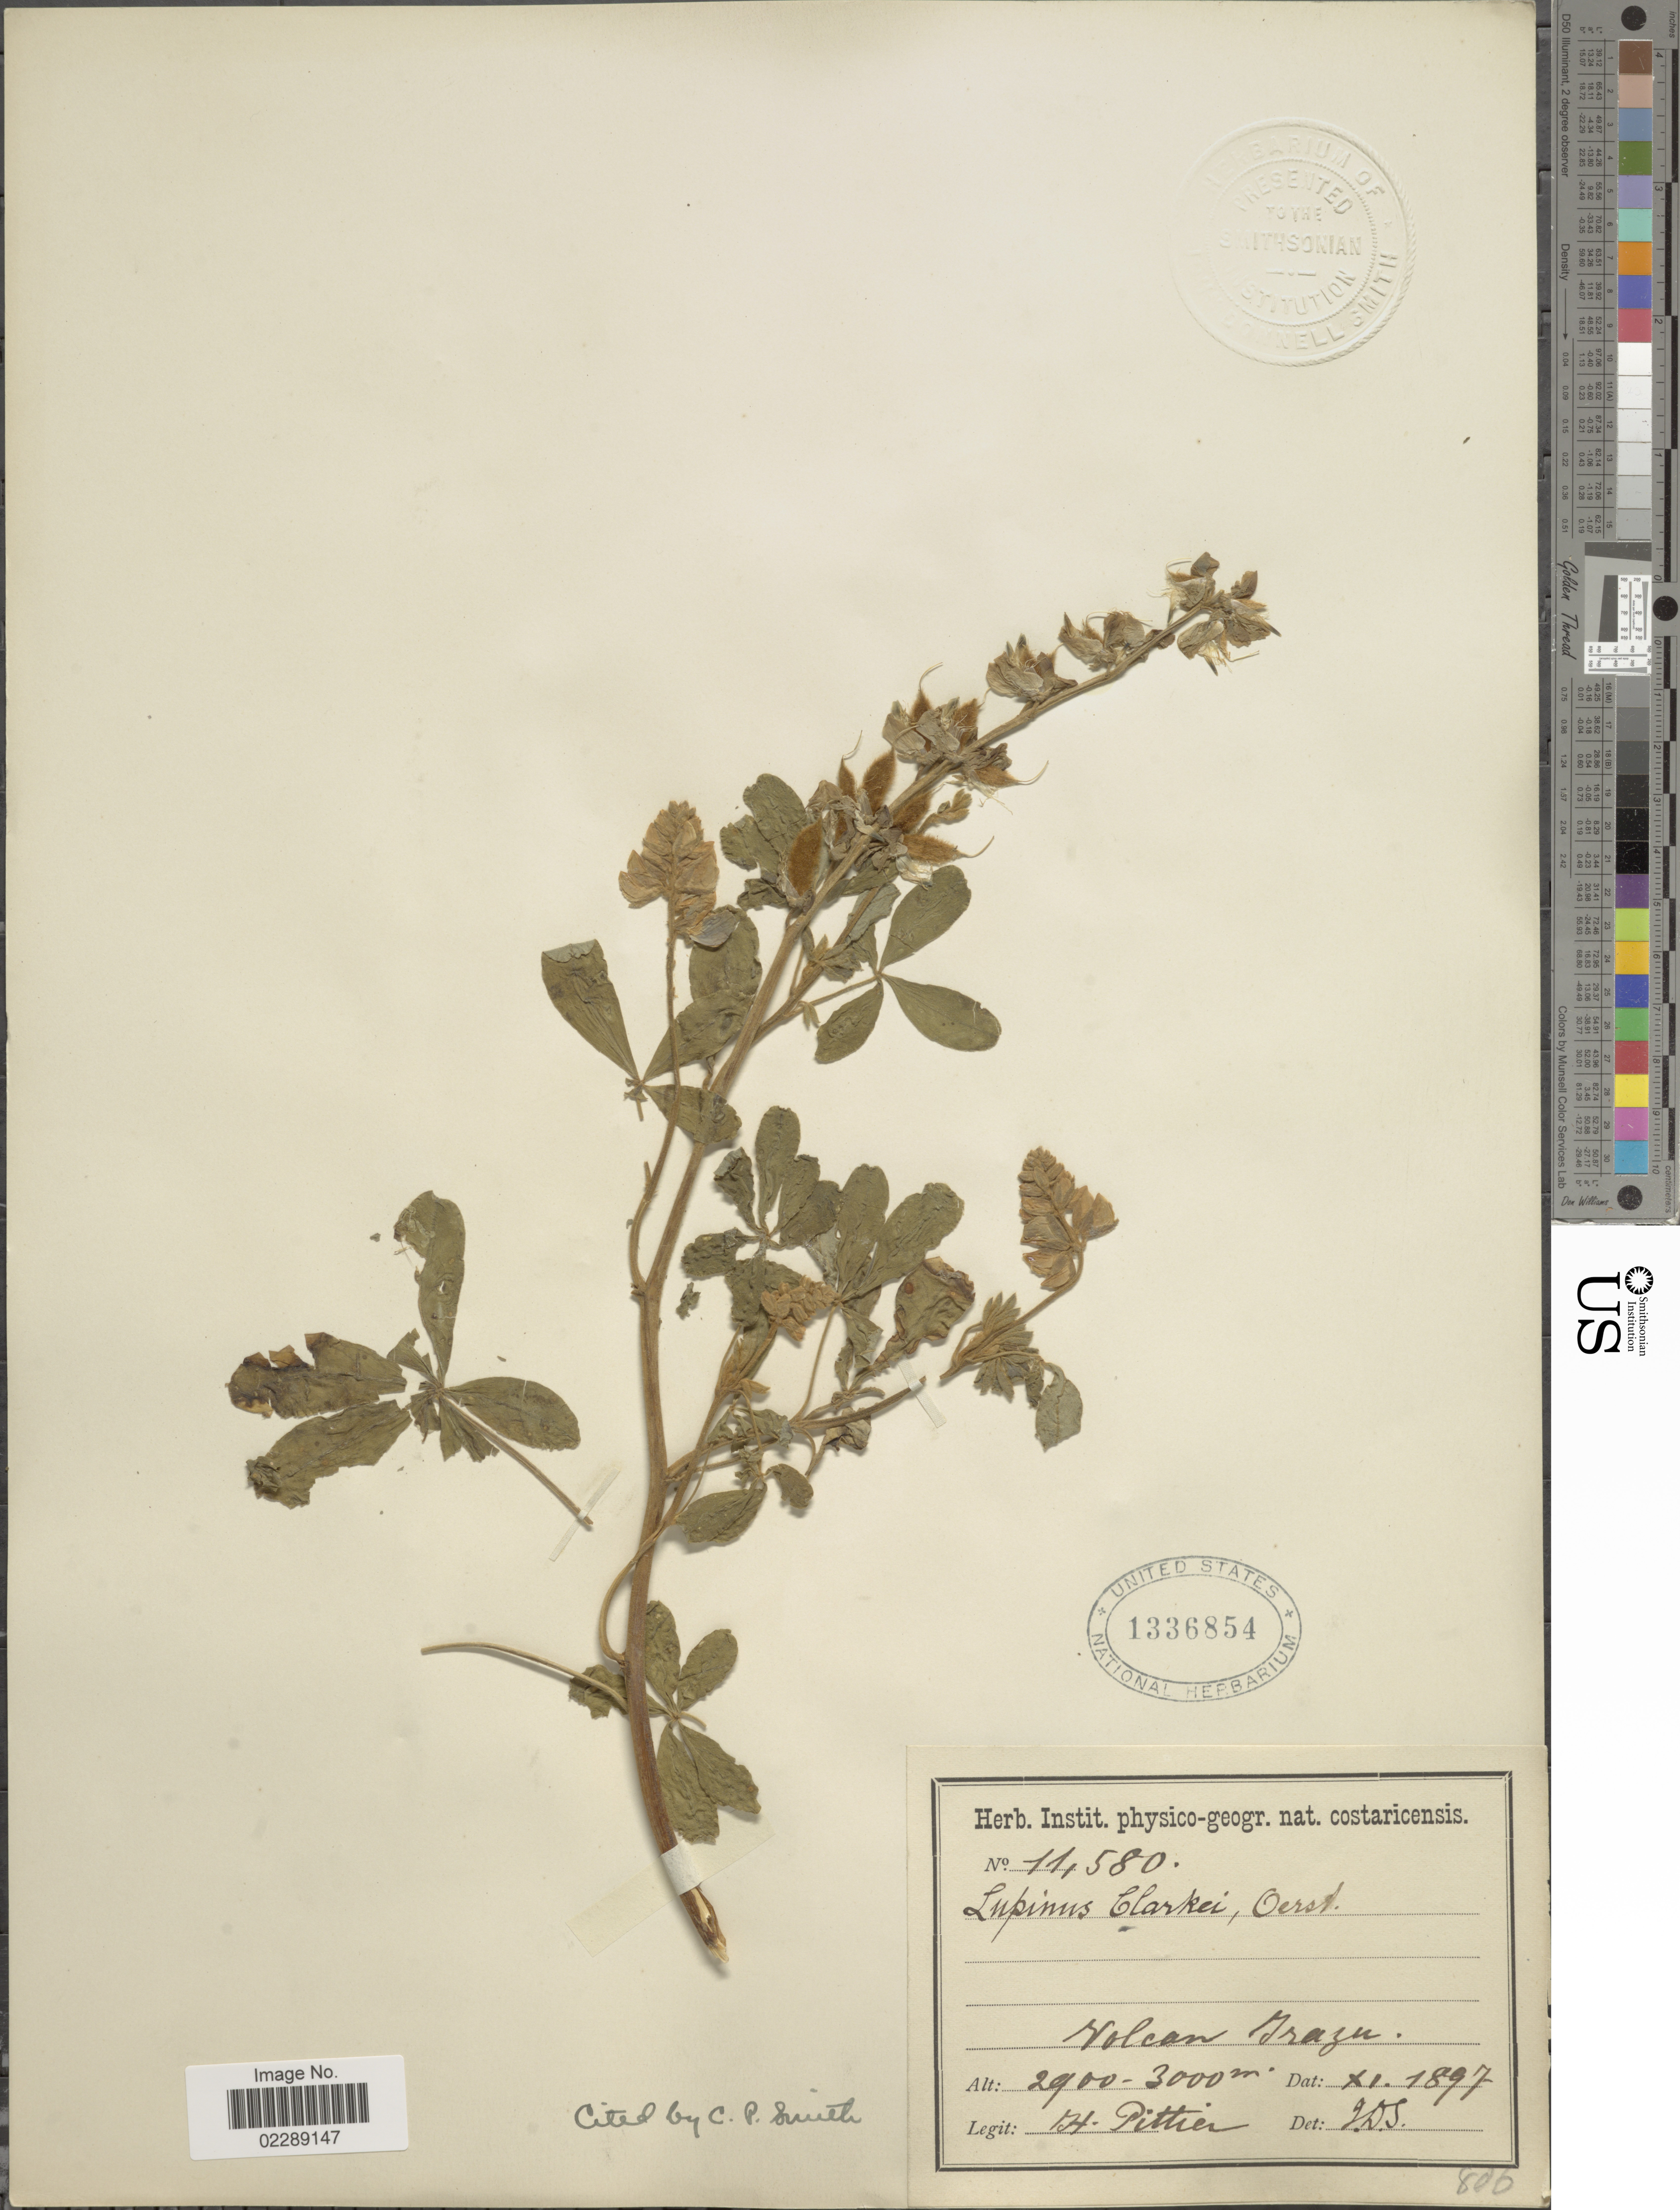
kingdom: Plantae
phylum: Tracheophyta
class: Magnoliopsida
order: Fabales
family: Fabaceae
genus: Lupinus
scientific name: Lupinus clarkei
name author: Oerst.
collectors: H. F. Pittier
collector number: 11580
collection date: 1897-11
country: Costa Rica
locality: Volcan Irazu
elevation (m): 2900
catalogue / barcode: US 1336854